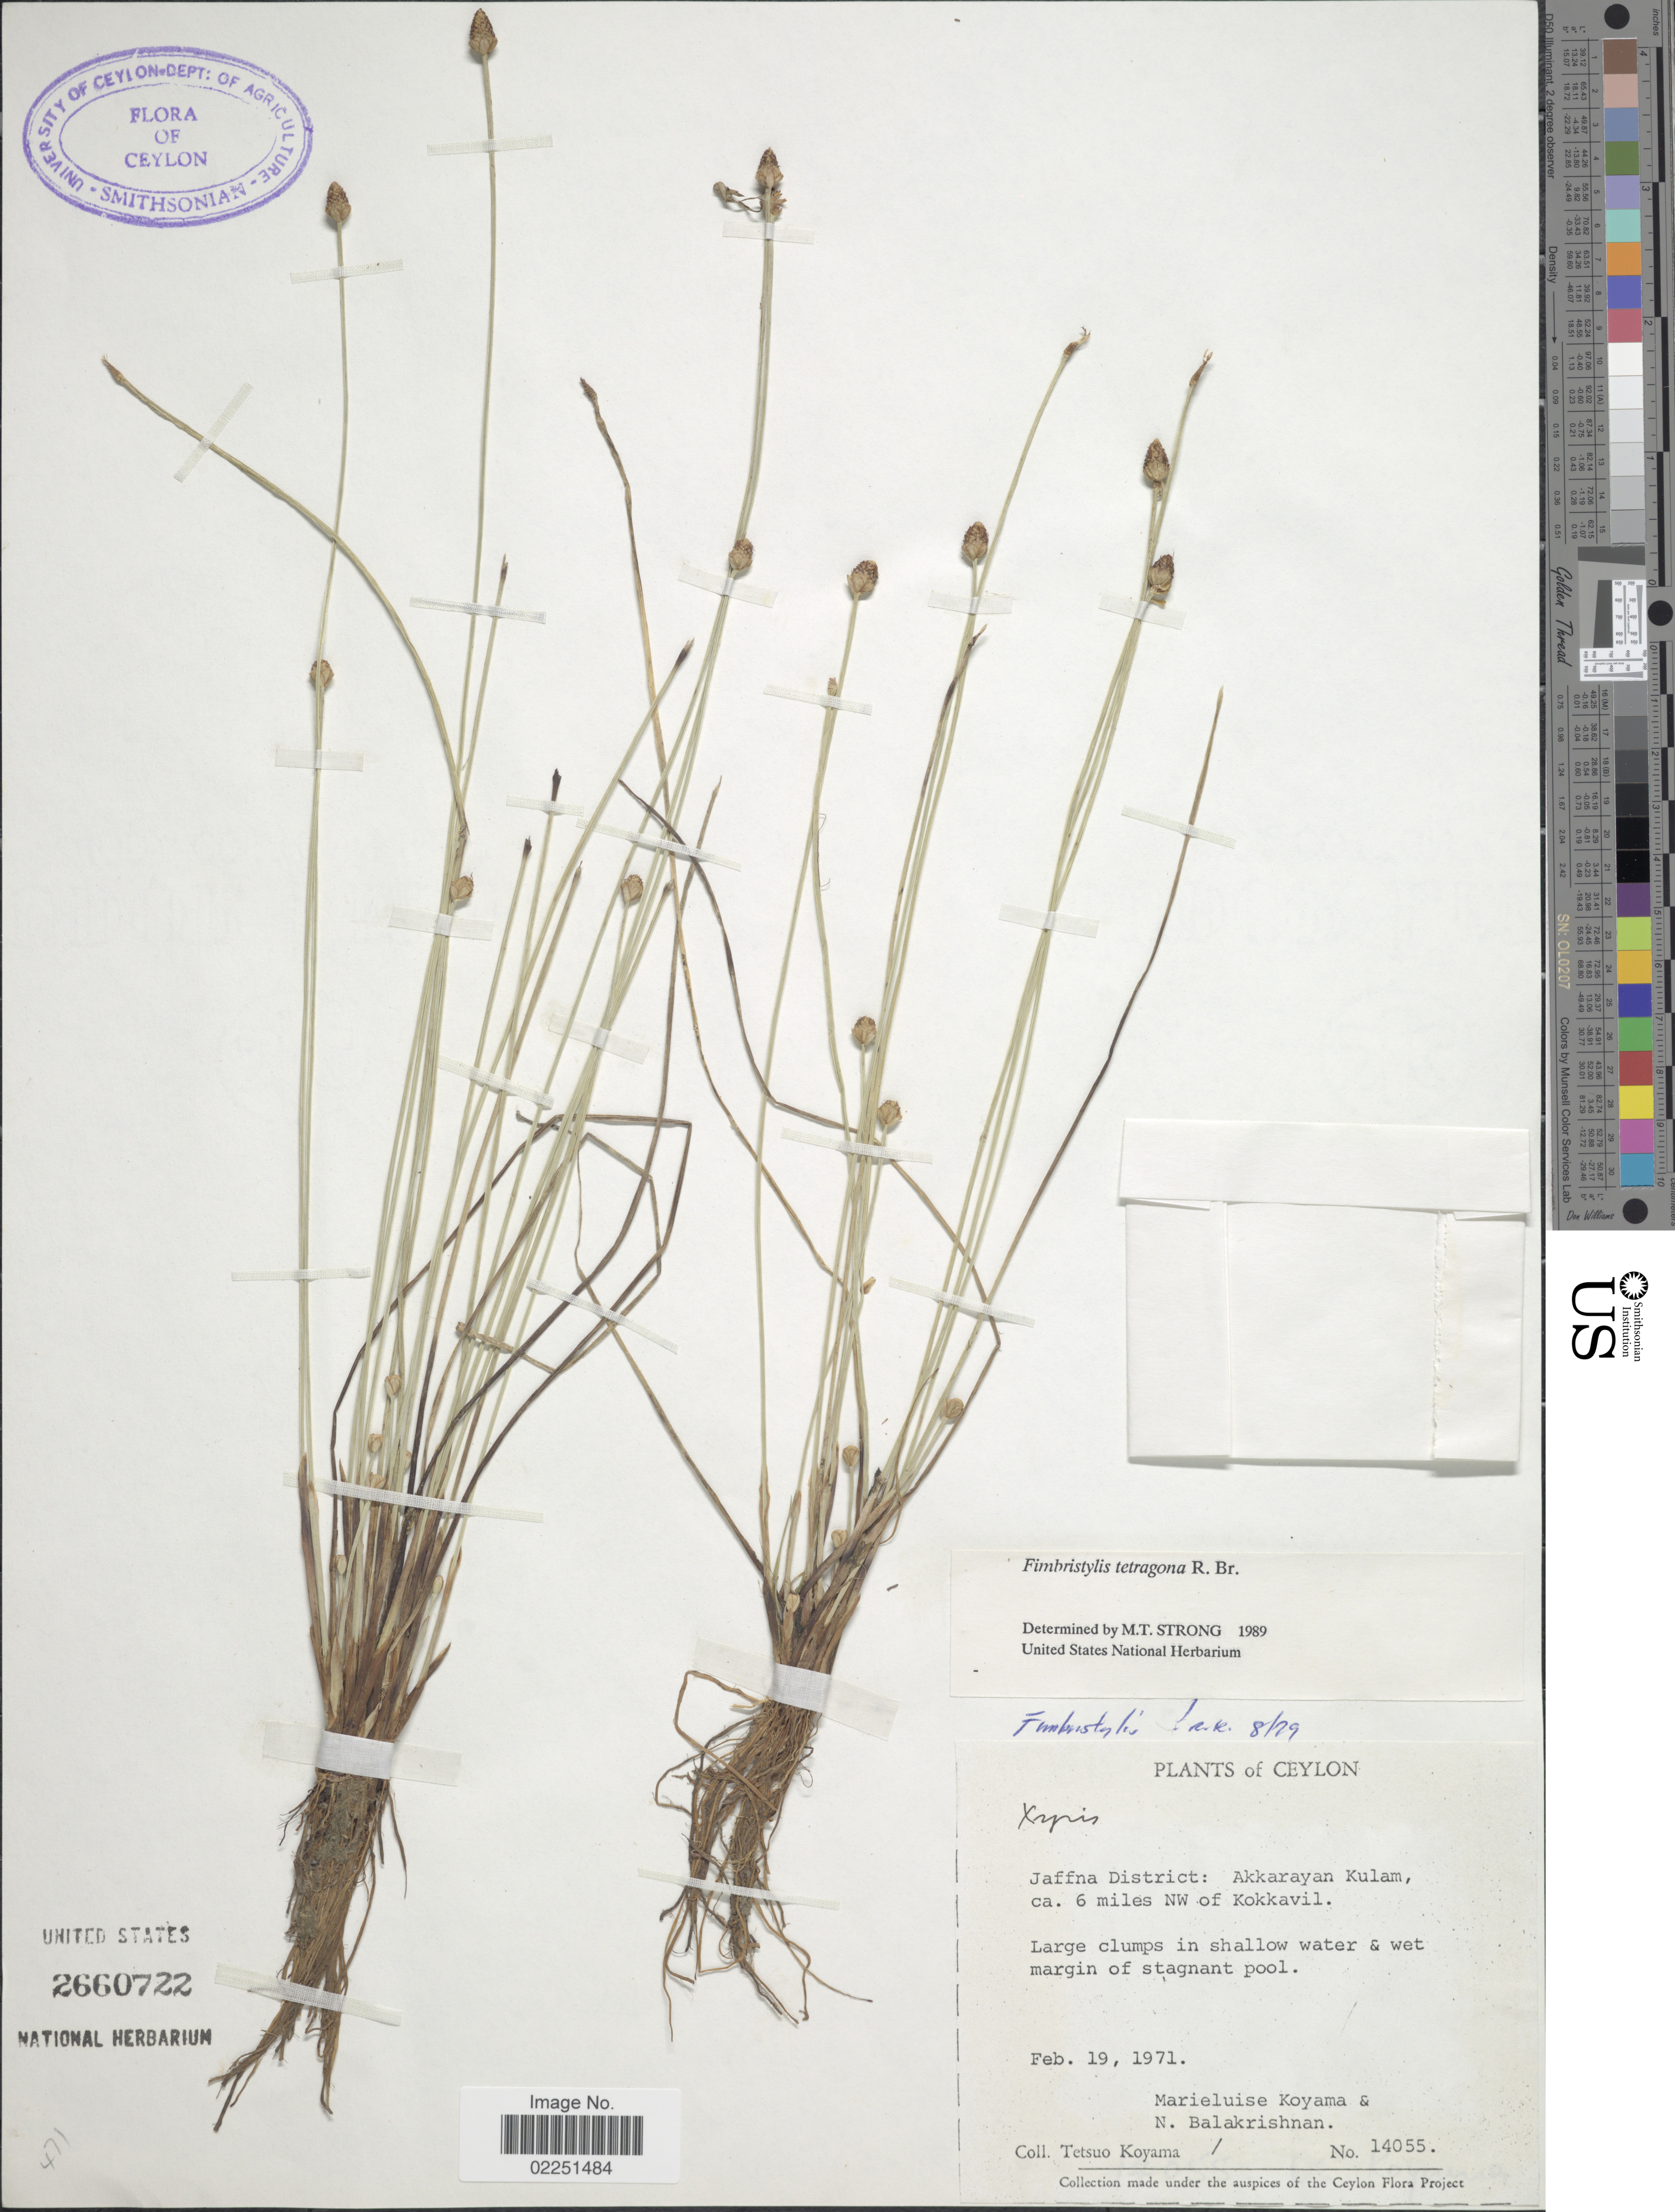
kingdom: Plantae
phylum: Tracheophyta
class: Liliopsida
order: Poales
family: Cyperaceae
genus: Fimbristylis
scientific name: Fimbristylis tetragona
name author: R. Br.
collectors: T. Koyama, M. Koyama & N. Balakrishnan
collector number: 14055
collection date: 1971-02-19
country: Sri Lanka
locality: Ceylon. Jaffna District: Akkarayan Kulam, ca. 6 miles NW of Kokkavil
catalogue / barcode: US 2660722